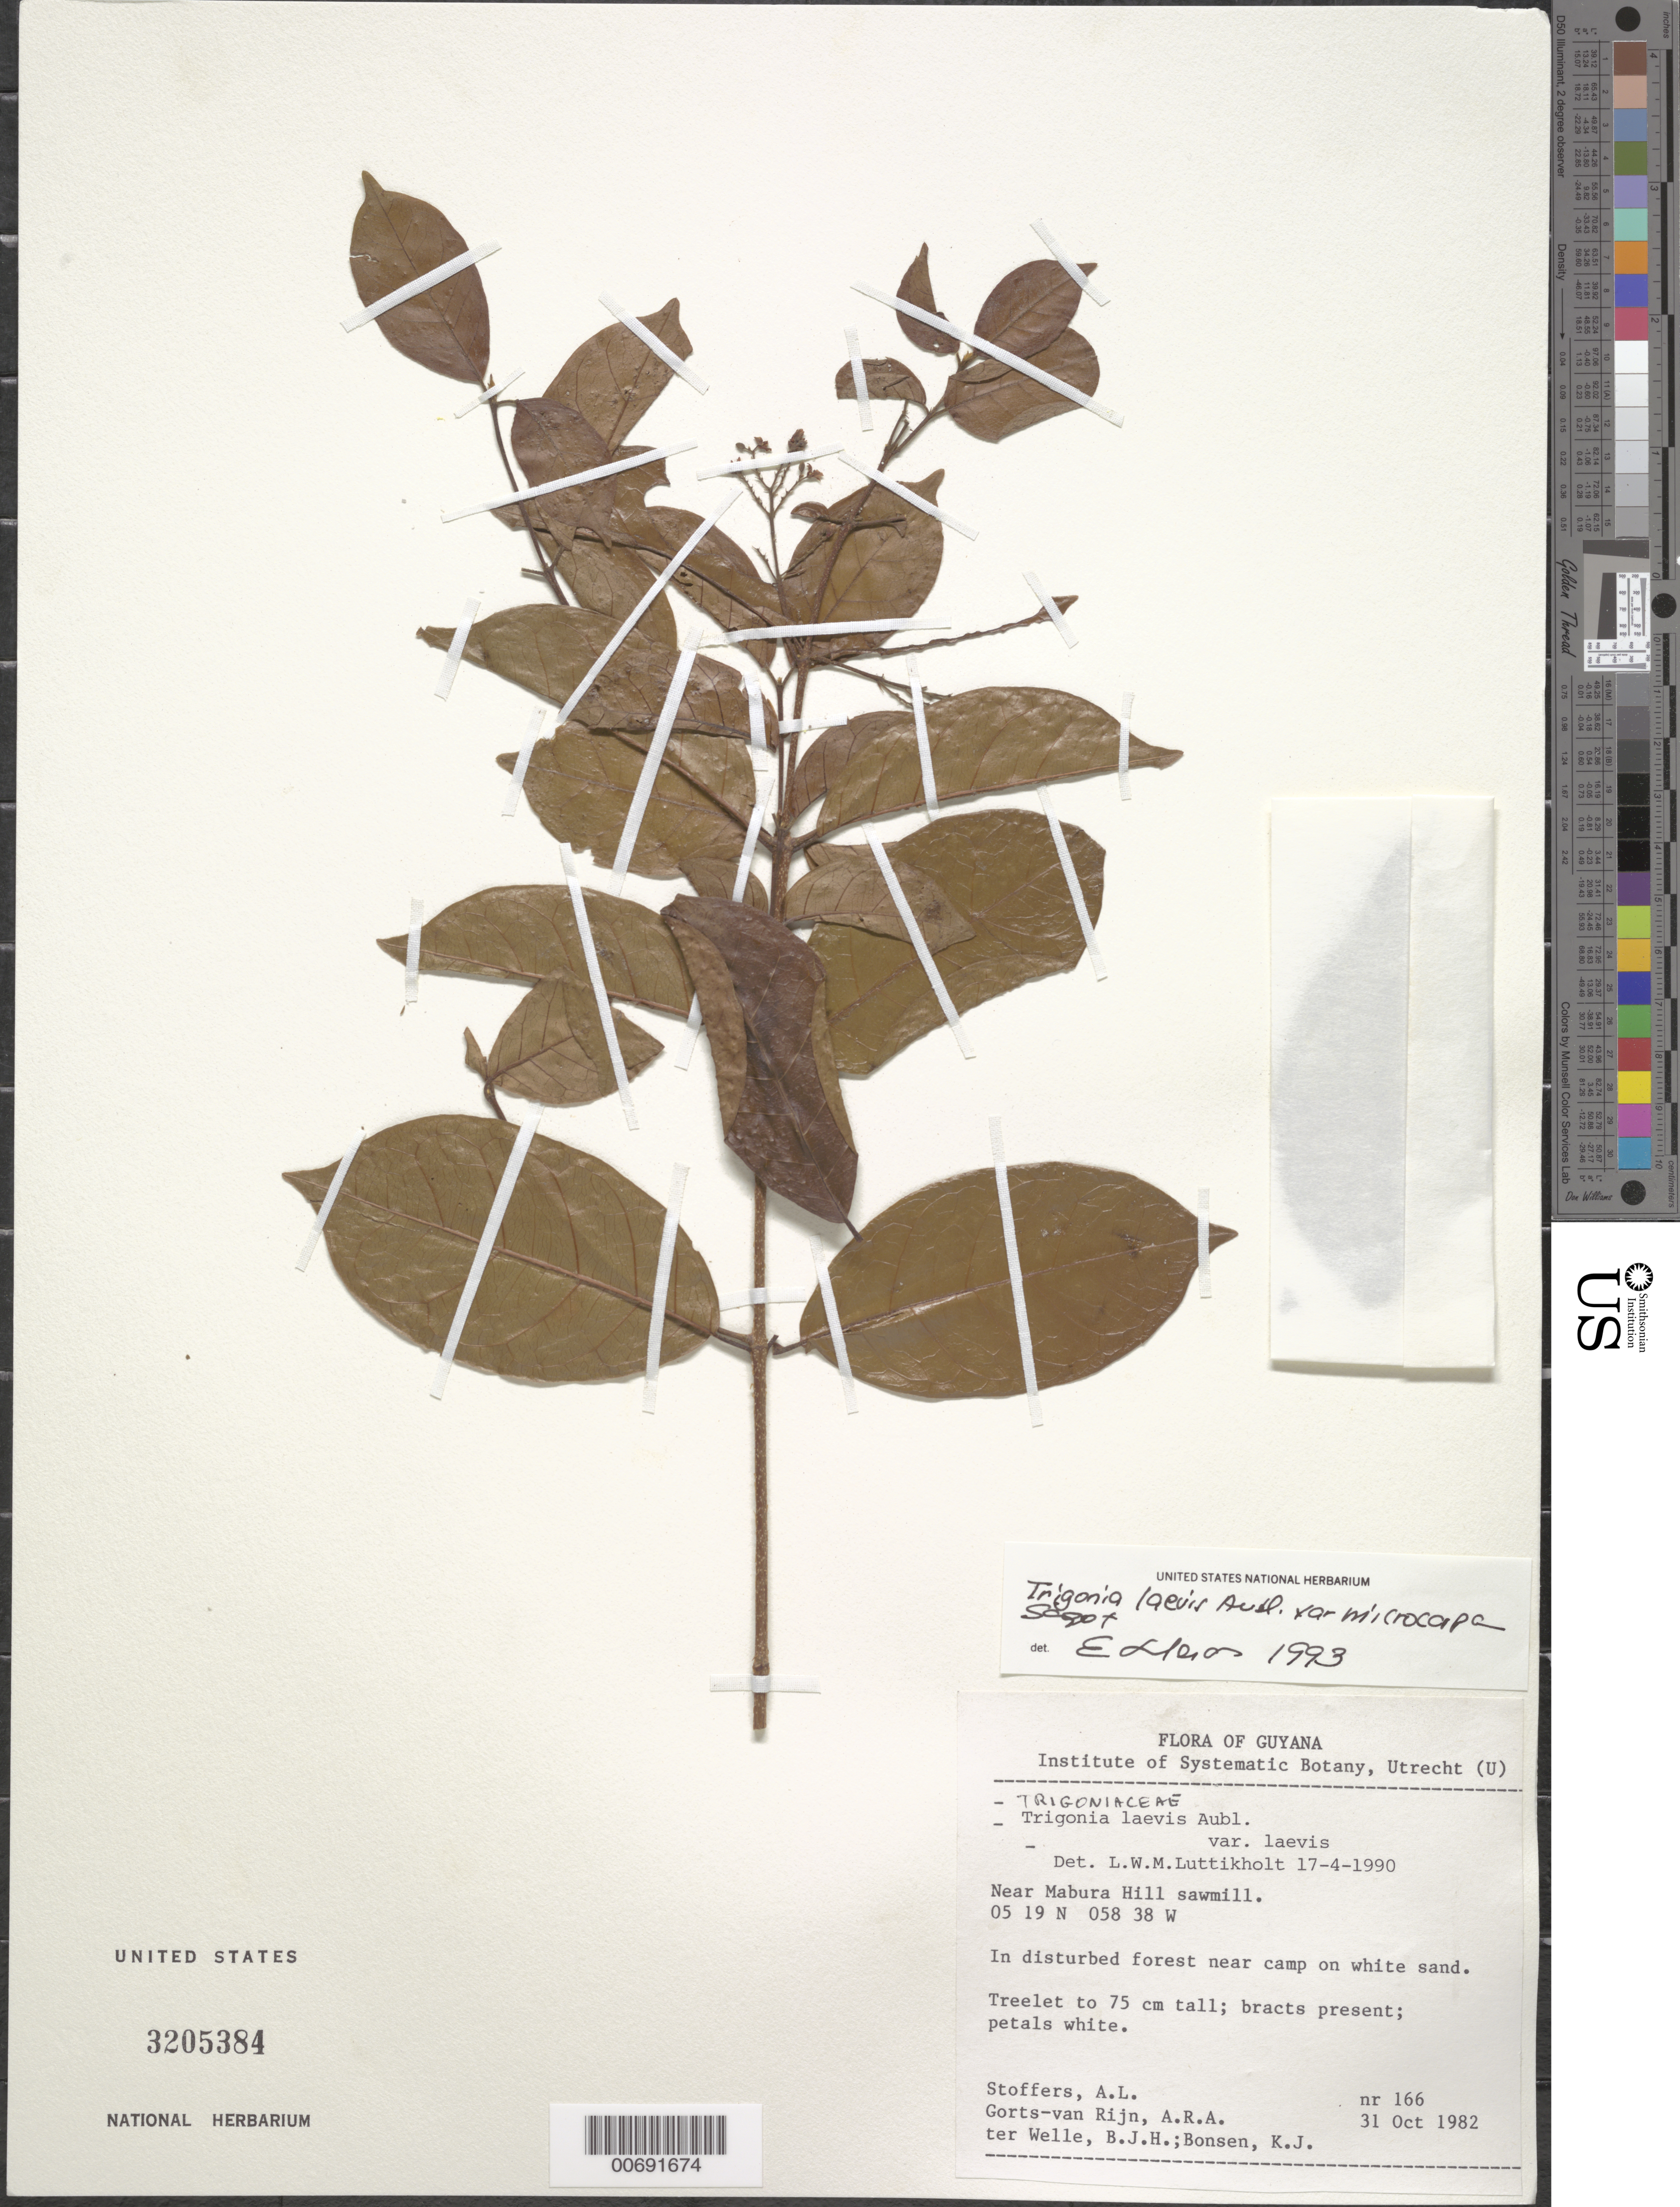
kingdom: Plantae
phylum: Tracheophyta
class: Magnoliopsida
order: Malpighiales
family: Trigoniaceae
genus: Trigonia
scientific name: Trigonia laevis var. microcarpa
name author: (Sagot ex Warm.) Sagot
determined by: Lleras, E.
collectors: A. Stoffers, A. .R. A. Görts-van Rijn, B. Welle & K. Bonsen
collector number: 166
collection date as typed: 31-Oct-82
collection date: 1982-10-31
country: Guyana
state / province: U. Demerara-Berbice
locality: Mabura Hill, near sawmill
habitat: Disturbed forest, white sand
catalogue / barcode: US 3205384